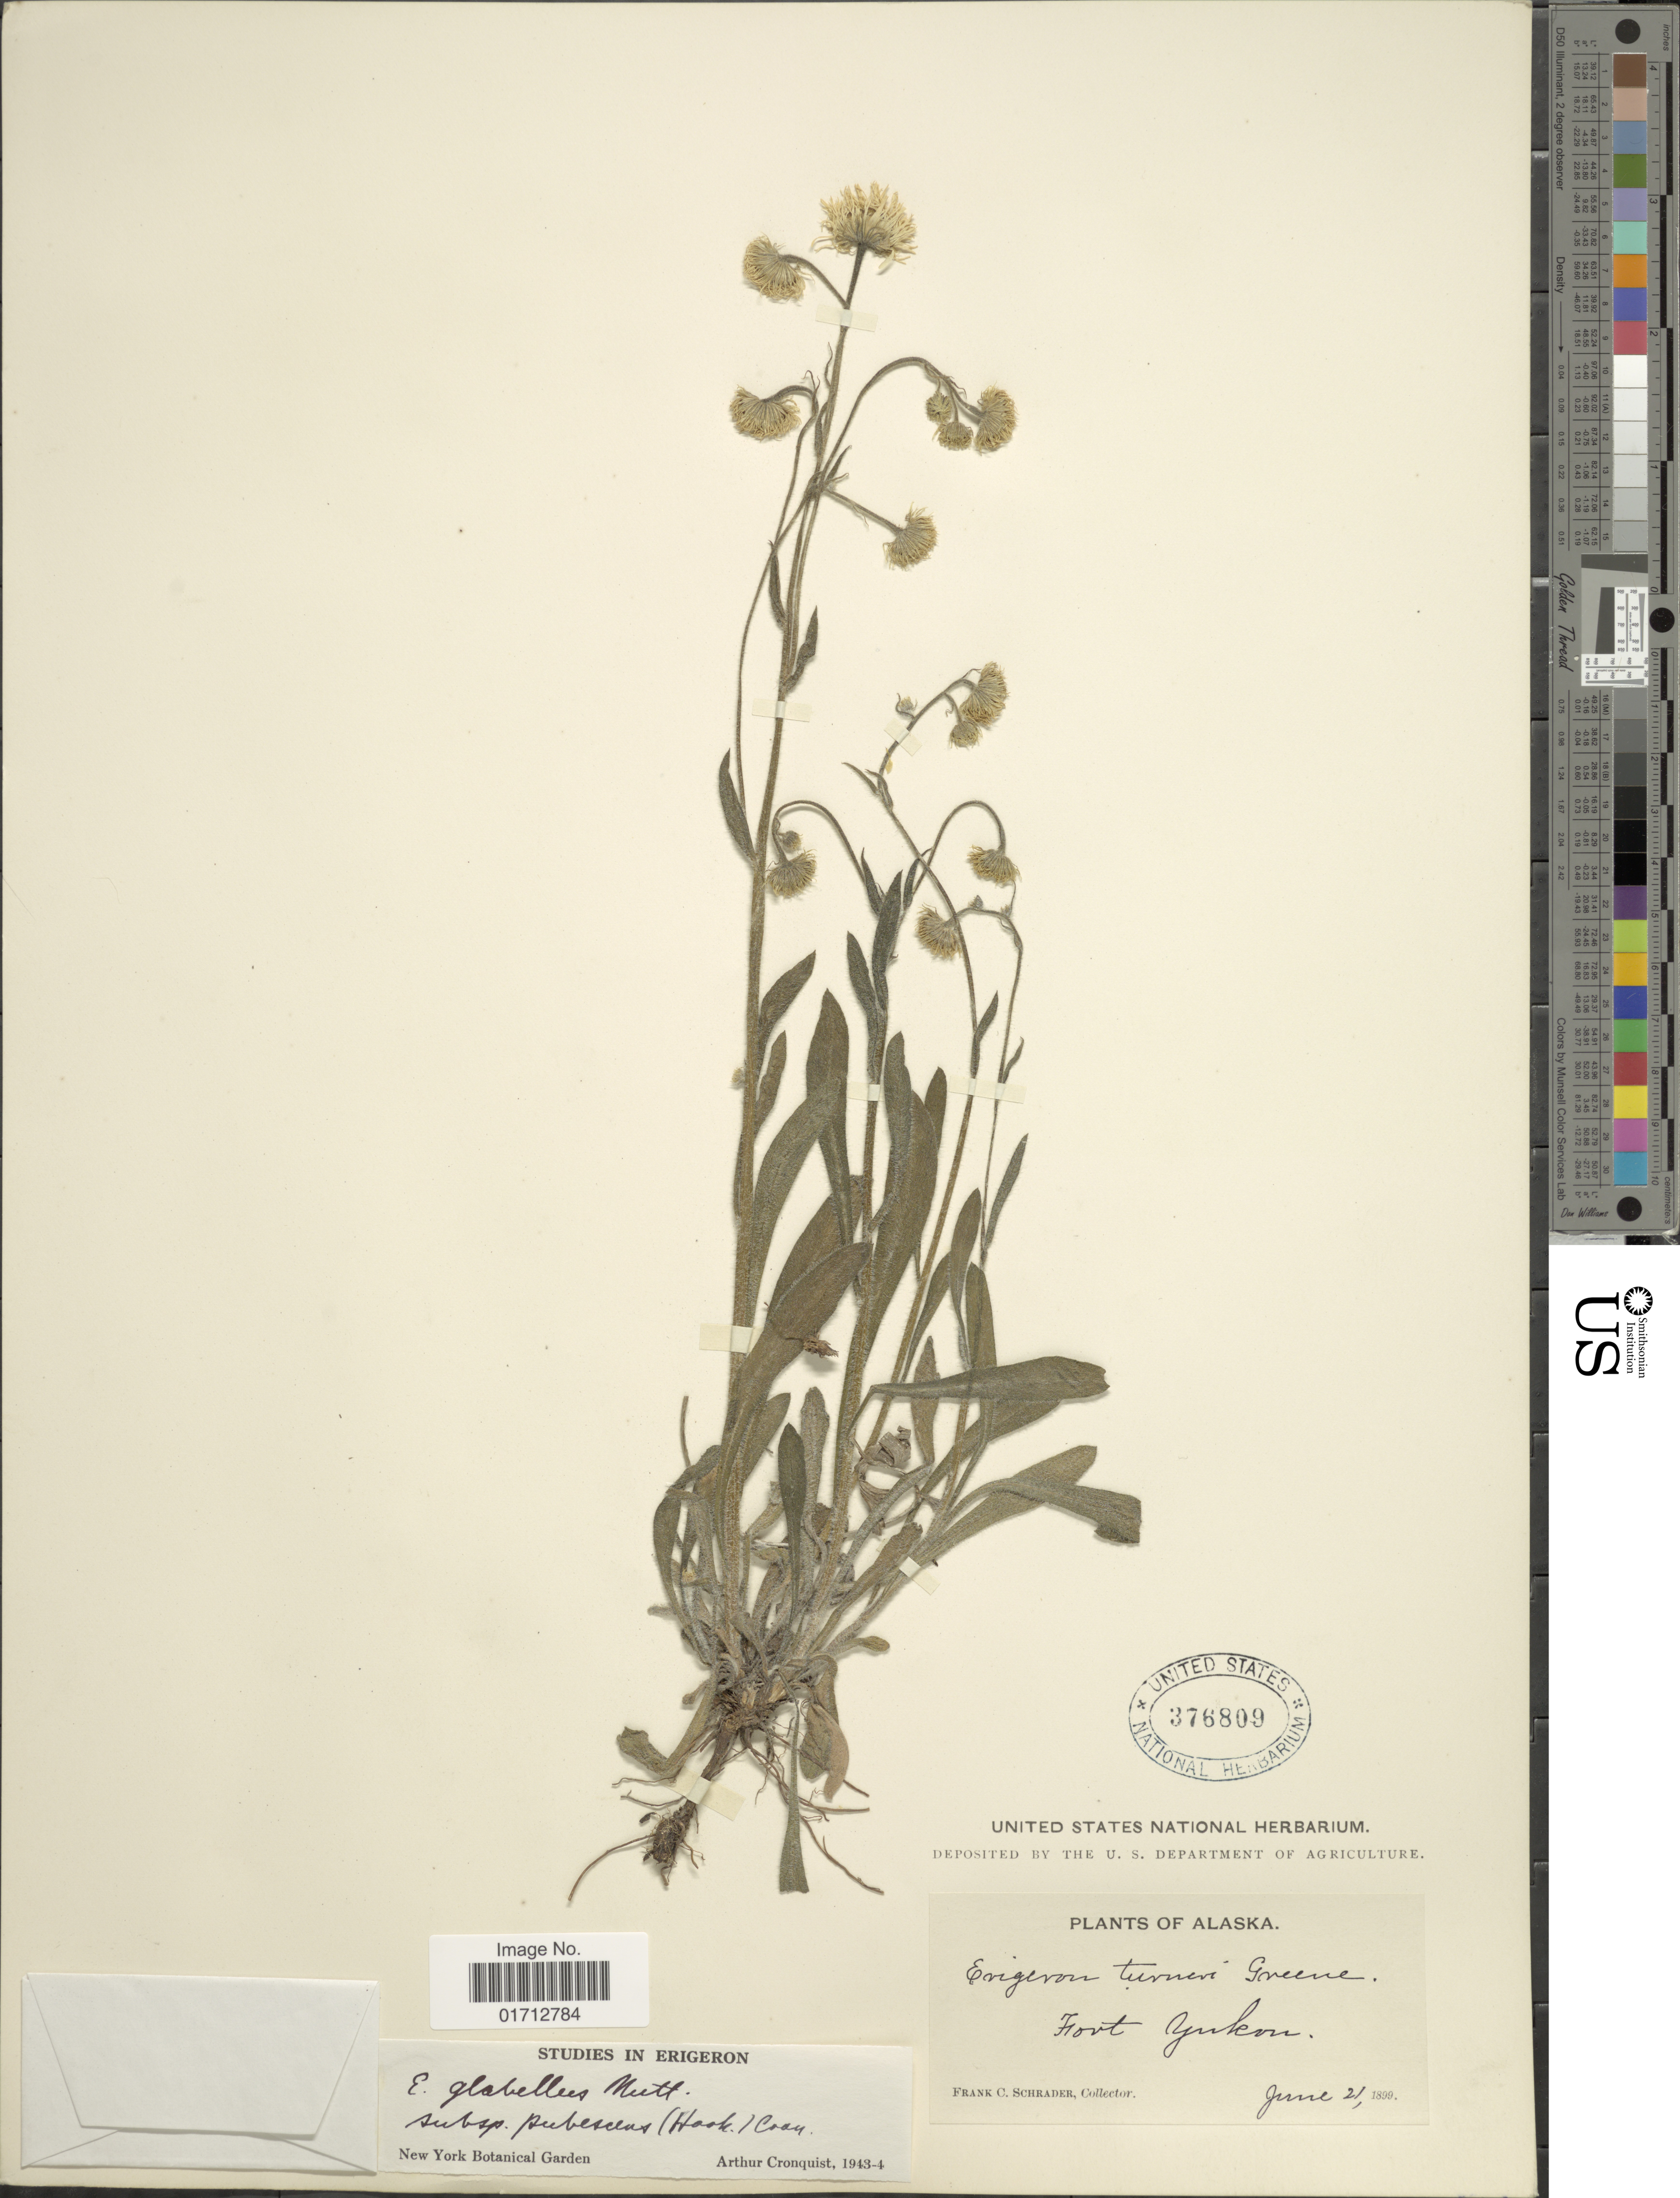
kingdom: Plantae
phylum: Tracheophyta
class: Magnoliopsida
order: Asterales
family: Asteraceae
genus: Erigeron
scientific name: Erigeron glabellus subsp. pubescens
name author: (Hook.) Cronq.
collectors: F. C. Schrader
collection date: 1899-06-21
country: United States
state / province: Alaska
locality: Fort Yukon.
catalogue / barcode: US 376809